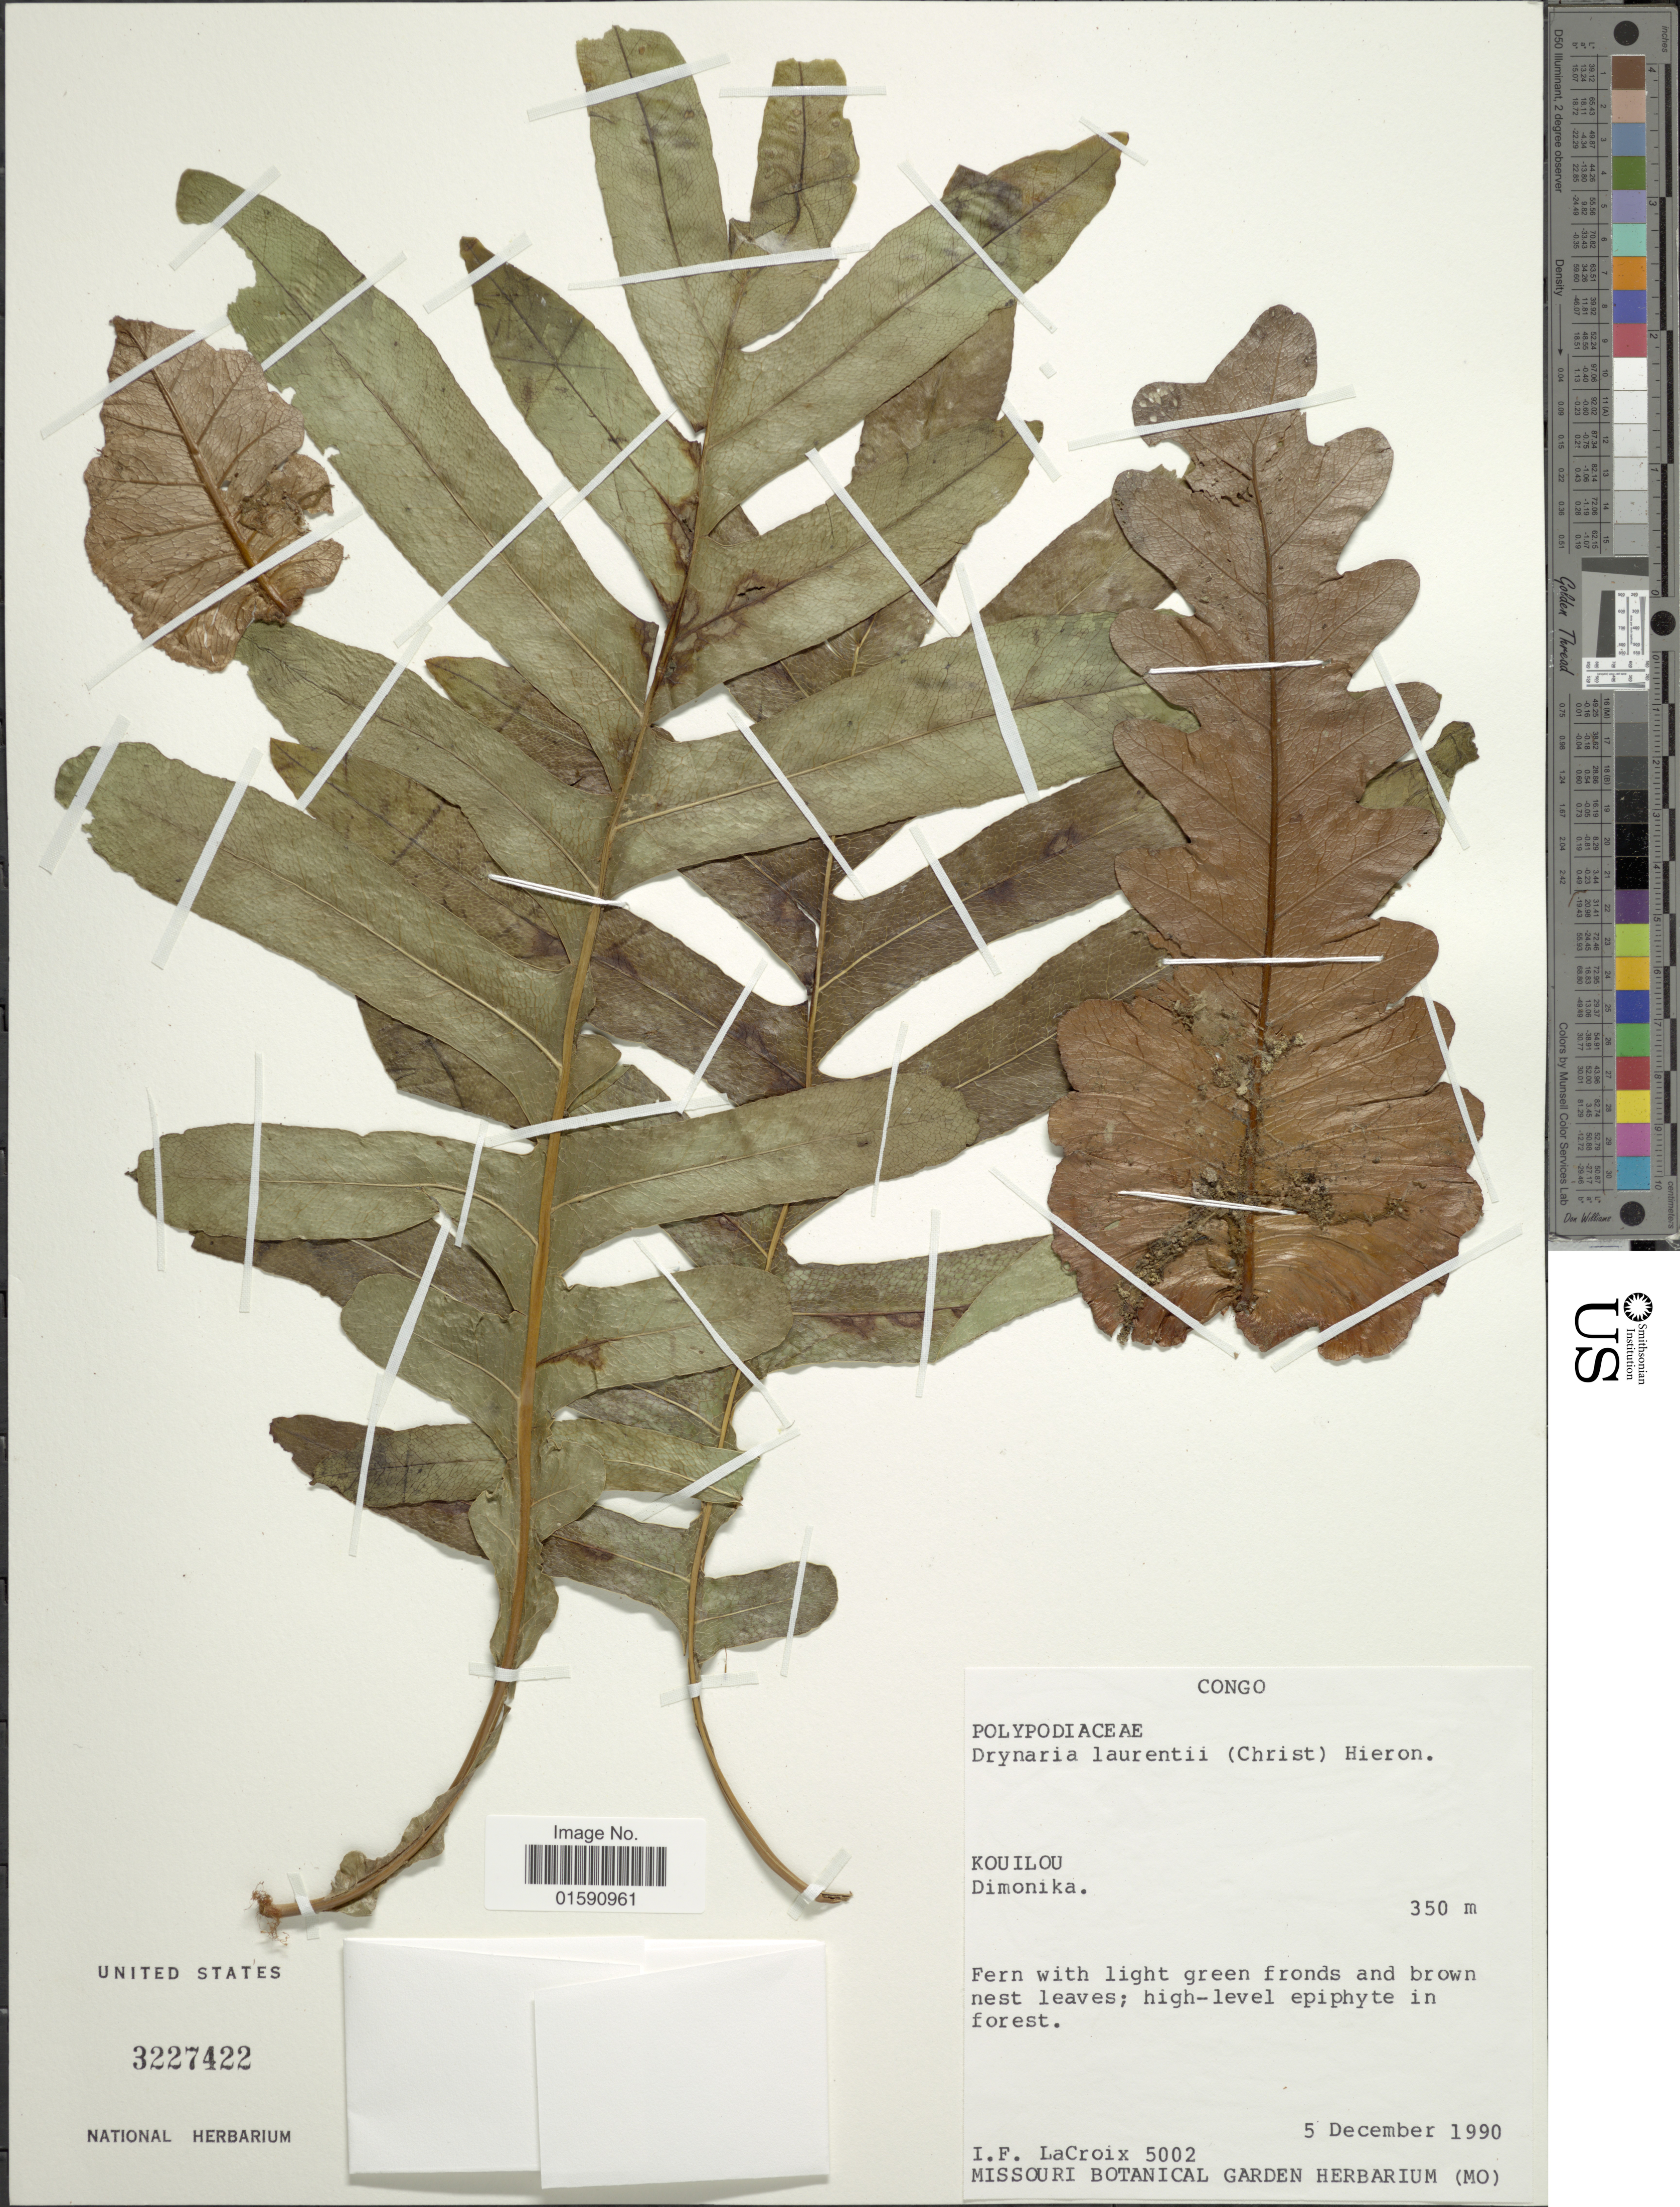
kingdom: Plantae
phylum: Tracheophyta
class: Polypodiopsida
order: Polypodiales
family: Polypodiaceae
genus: Drynaria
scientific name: Drynaria laurentii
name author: (Christ) Hieron.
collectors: I. la Croix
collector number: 5002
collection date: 1990-12-05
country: Congo, Republic of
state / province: Kouilou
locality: Kouilou, Dimonika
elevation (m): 350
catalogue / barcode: US 3227422